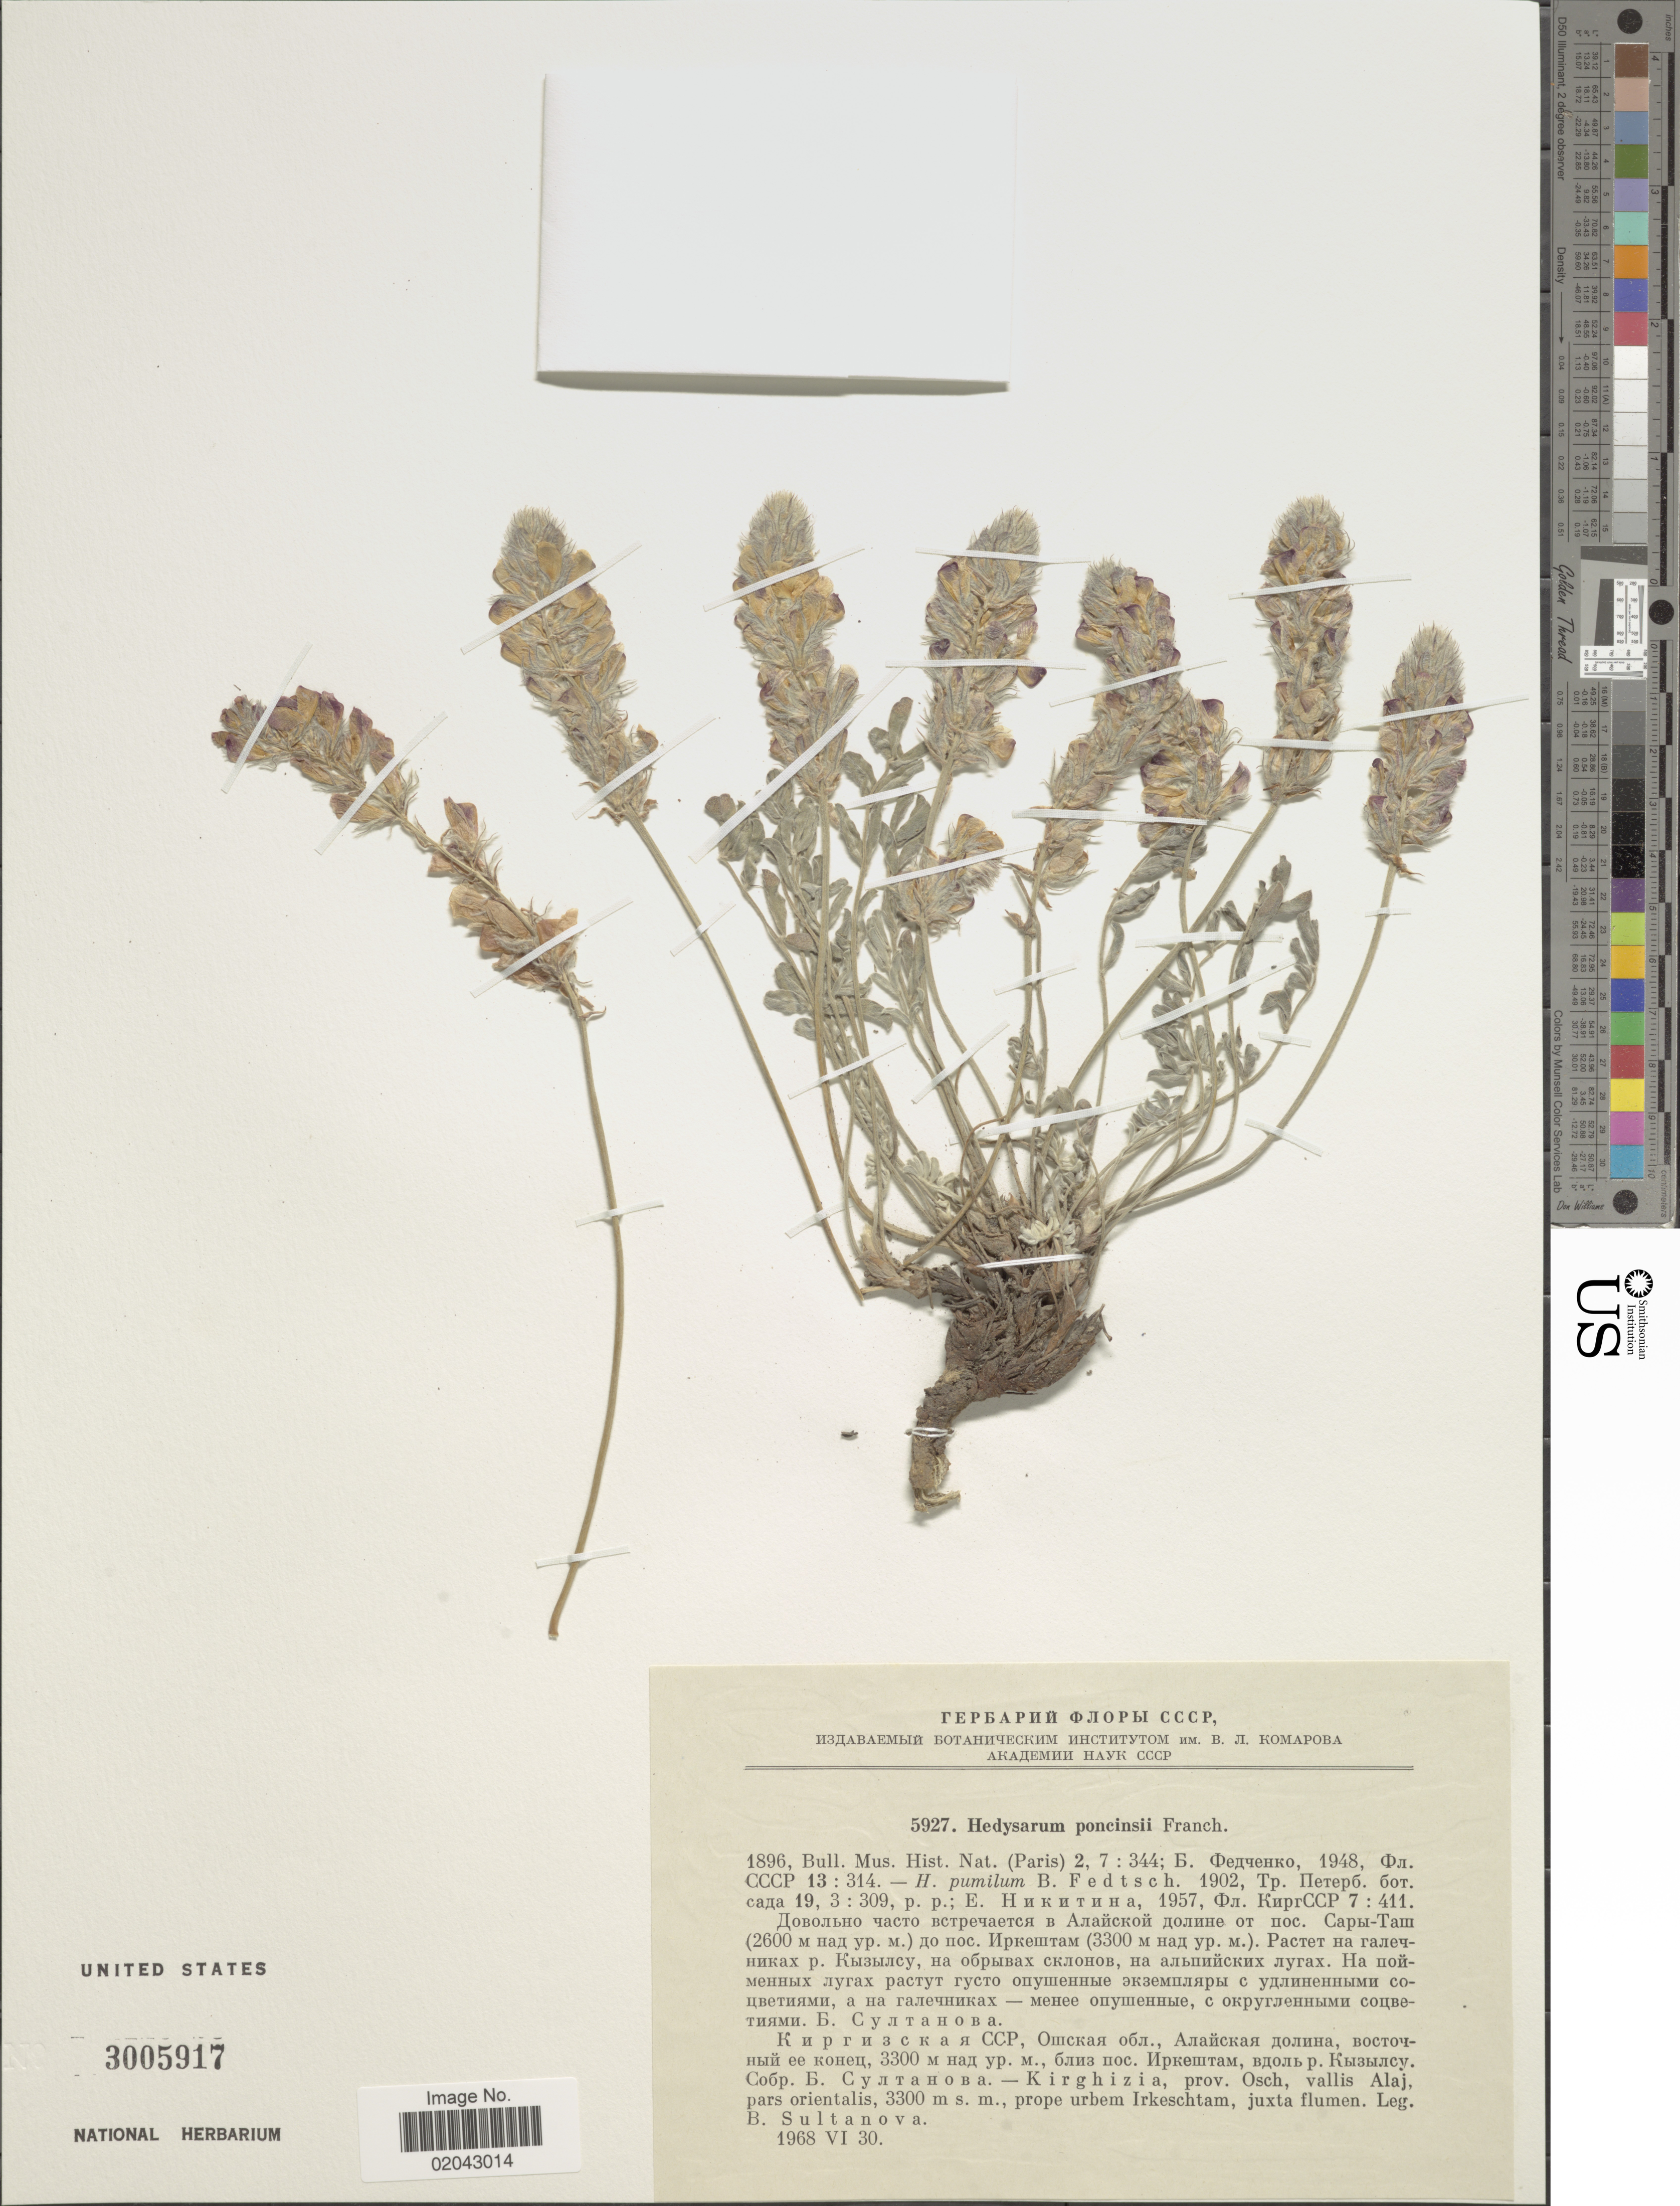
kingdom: Plantae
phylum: Tracheophyta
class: Magnoliopsida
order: Fabales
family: Fabaceae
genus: Hedysarum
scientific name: Hedysarum poncinsii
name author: Franch.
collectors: B. Sultanova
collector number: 5927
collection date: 1968-06-30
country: Kyrgyzstan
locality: Kirghizia, Prov. Osch, vallis Alaj, pas orientalis, prope urbem Irkeschtam, juxta flumen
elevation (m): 3300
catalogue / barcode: US 3005917